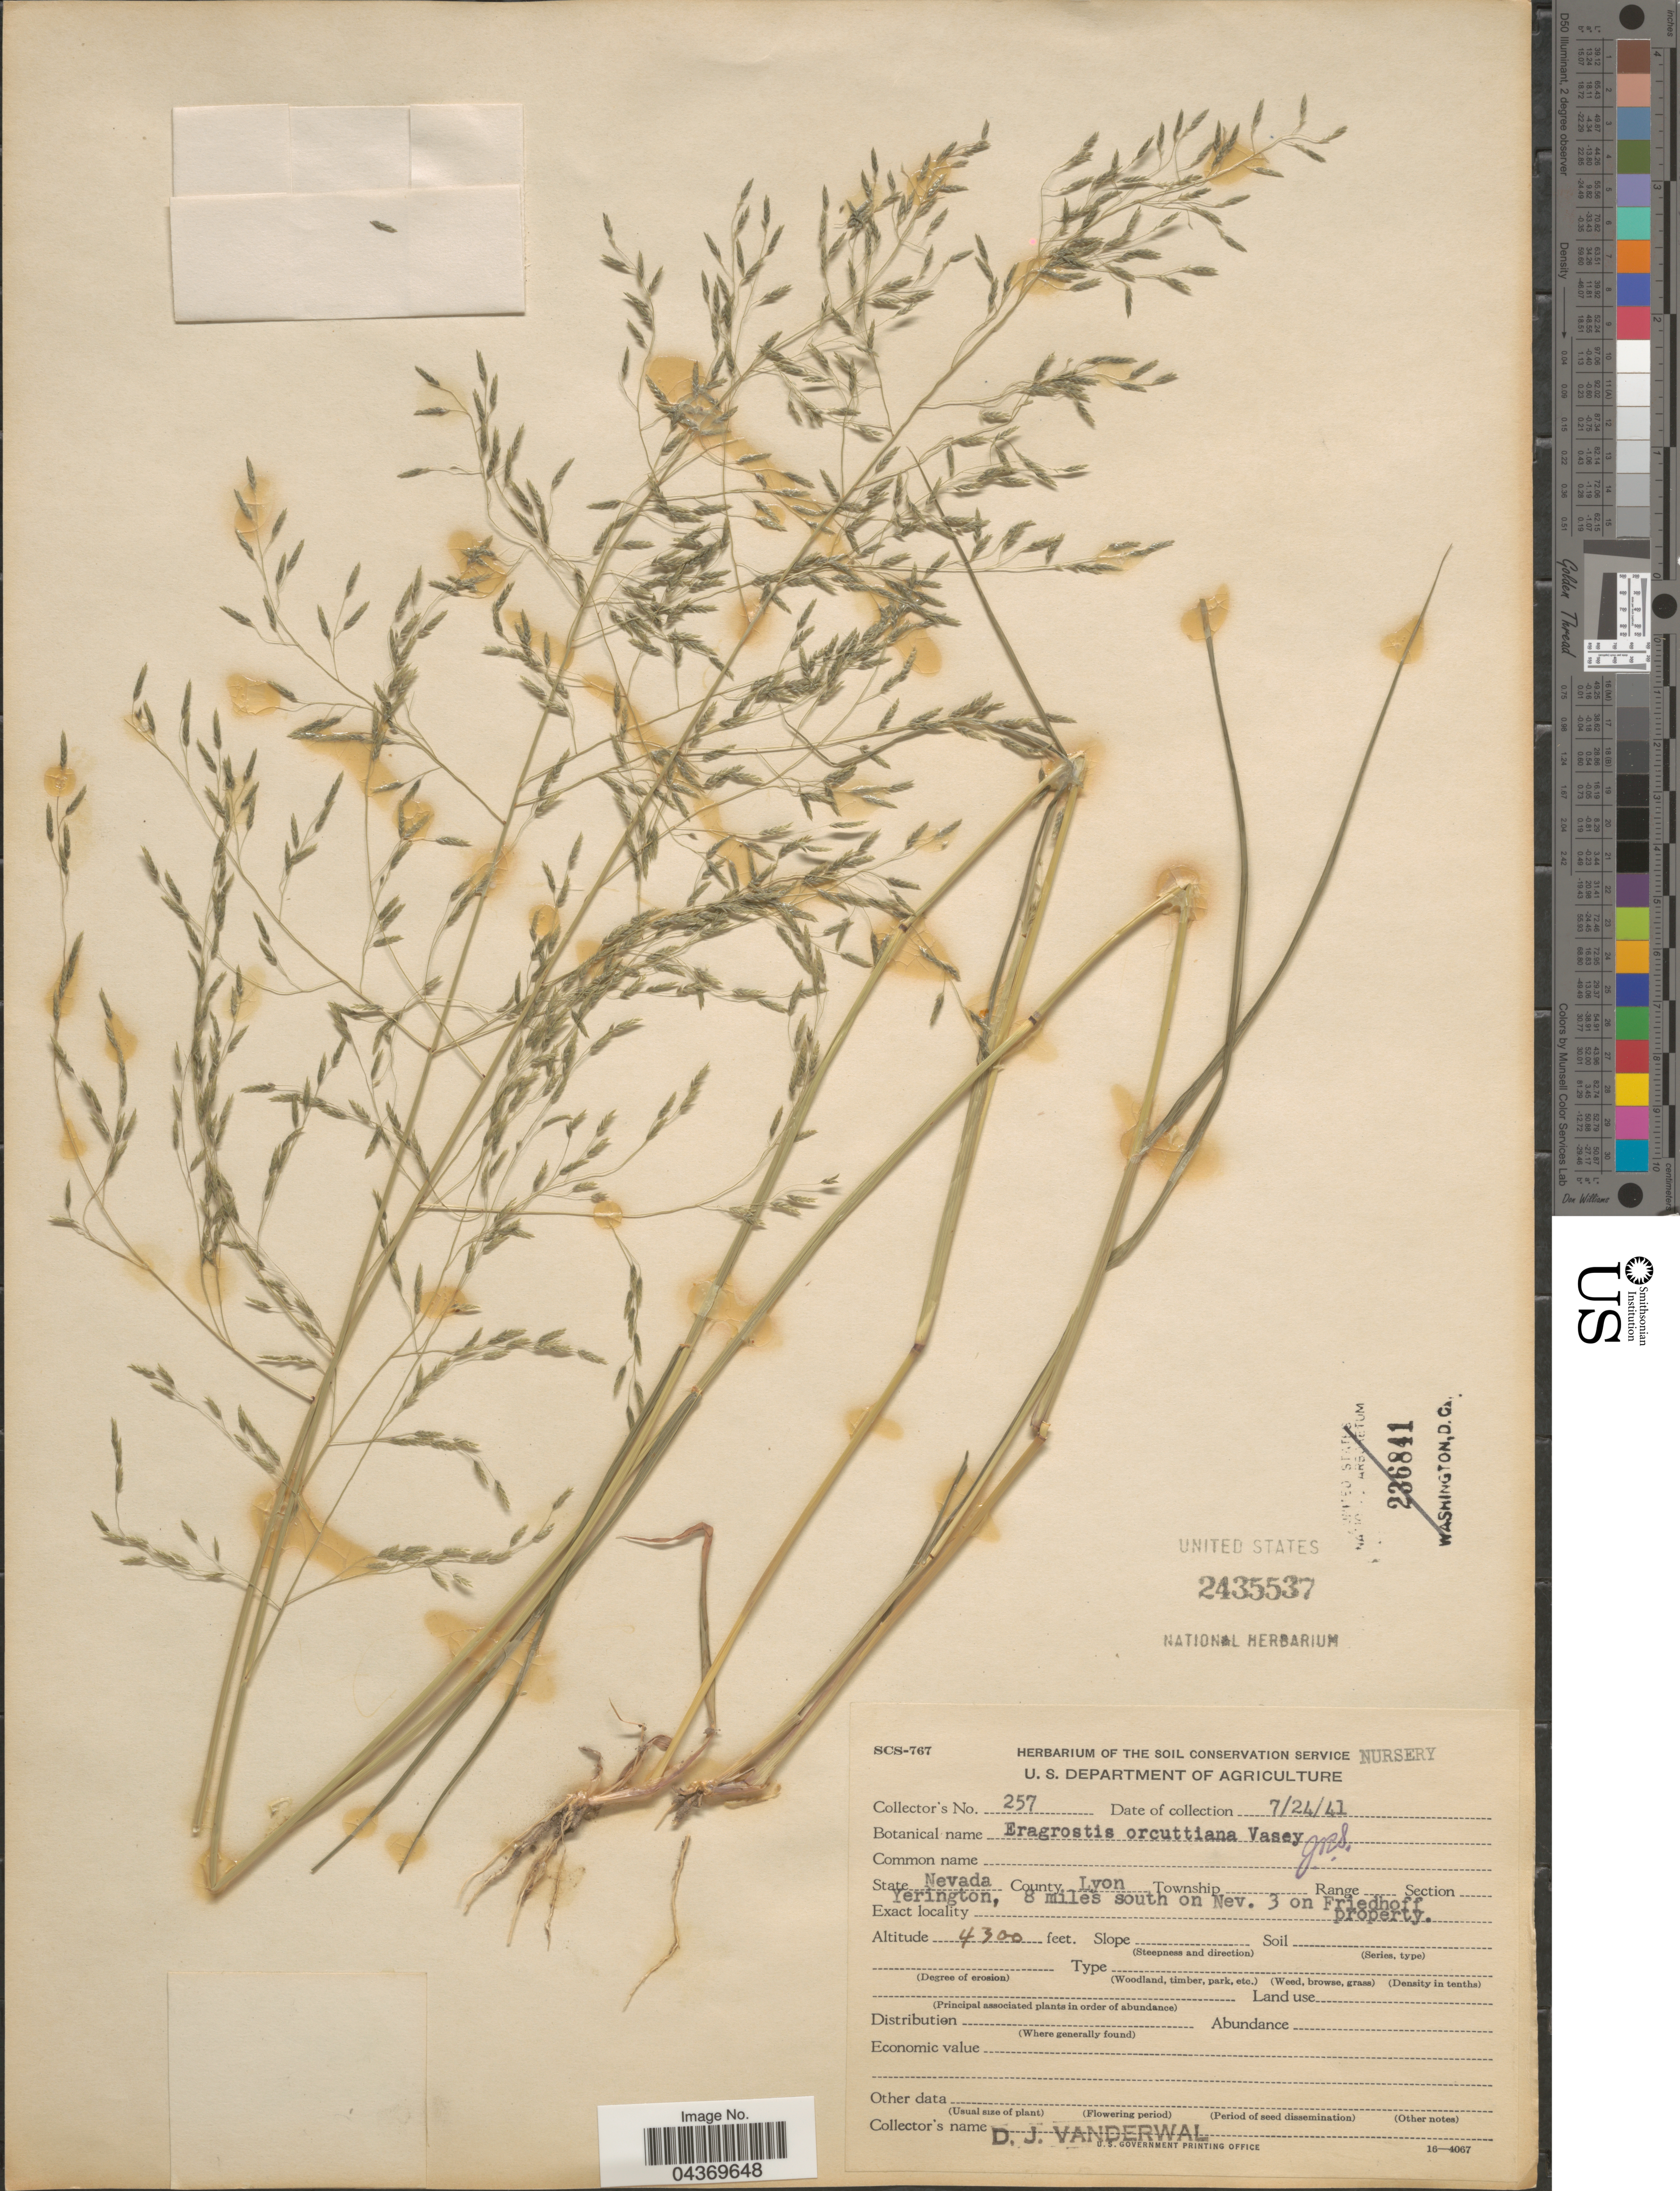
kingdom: Plantae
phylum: Tracheophyta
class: Liliopsida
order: Poales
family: Poaceae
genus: Eragrostis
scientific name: Eragrostis mexicana subsp. virescens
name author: (J. Presl) S.D. Koch & Sánchez Vega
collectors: D. Vanderwal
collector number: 257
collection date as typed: Transcribed d/m/y: 24/7/41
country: United States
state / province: Nevada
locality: County Lyon. Yerington, 8 miles south on Nev. 3 on Friedhoff property.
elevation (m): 1311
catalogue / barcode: US 2435537